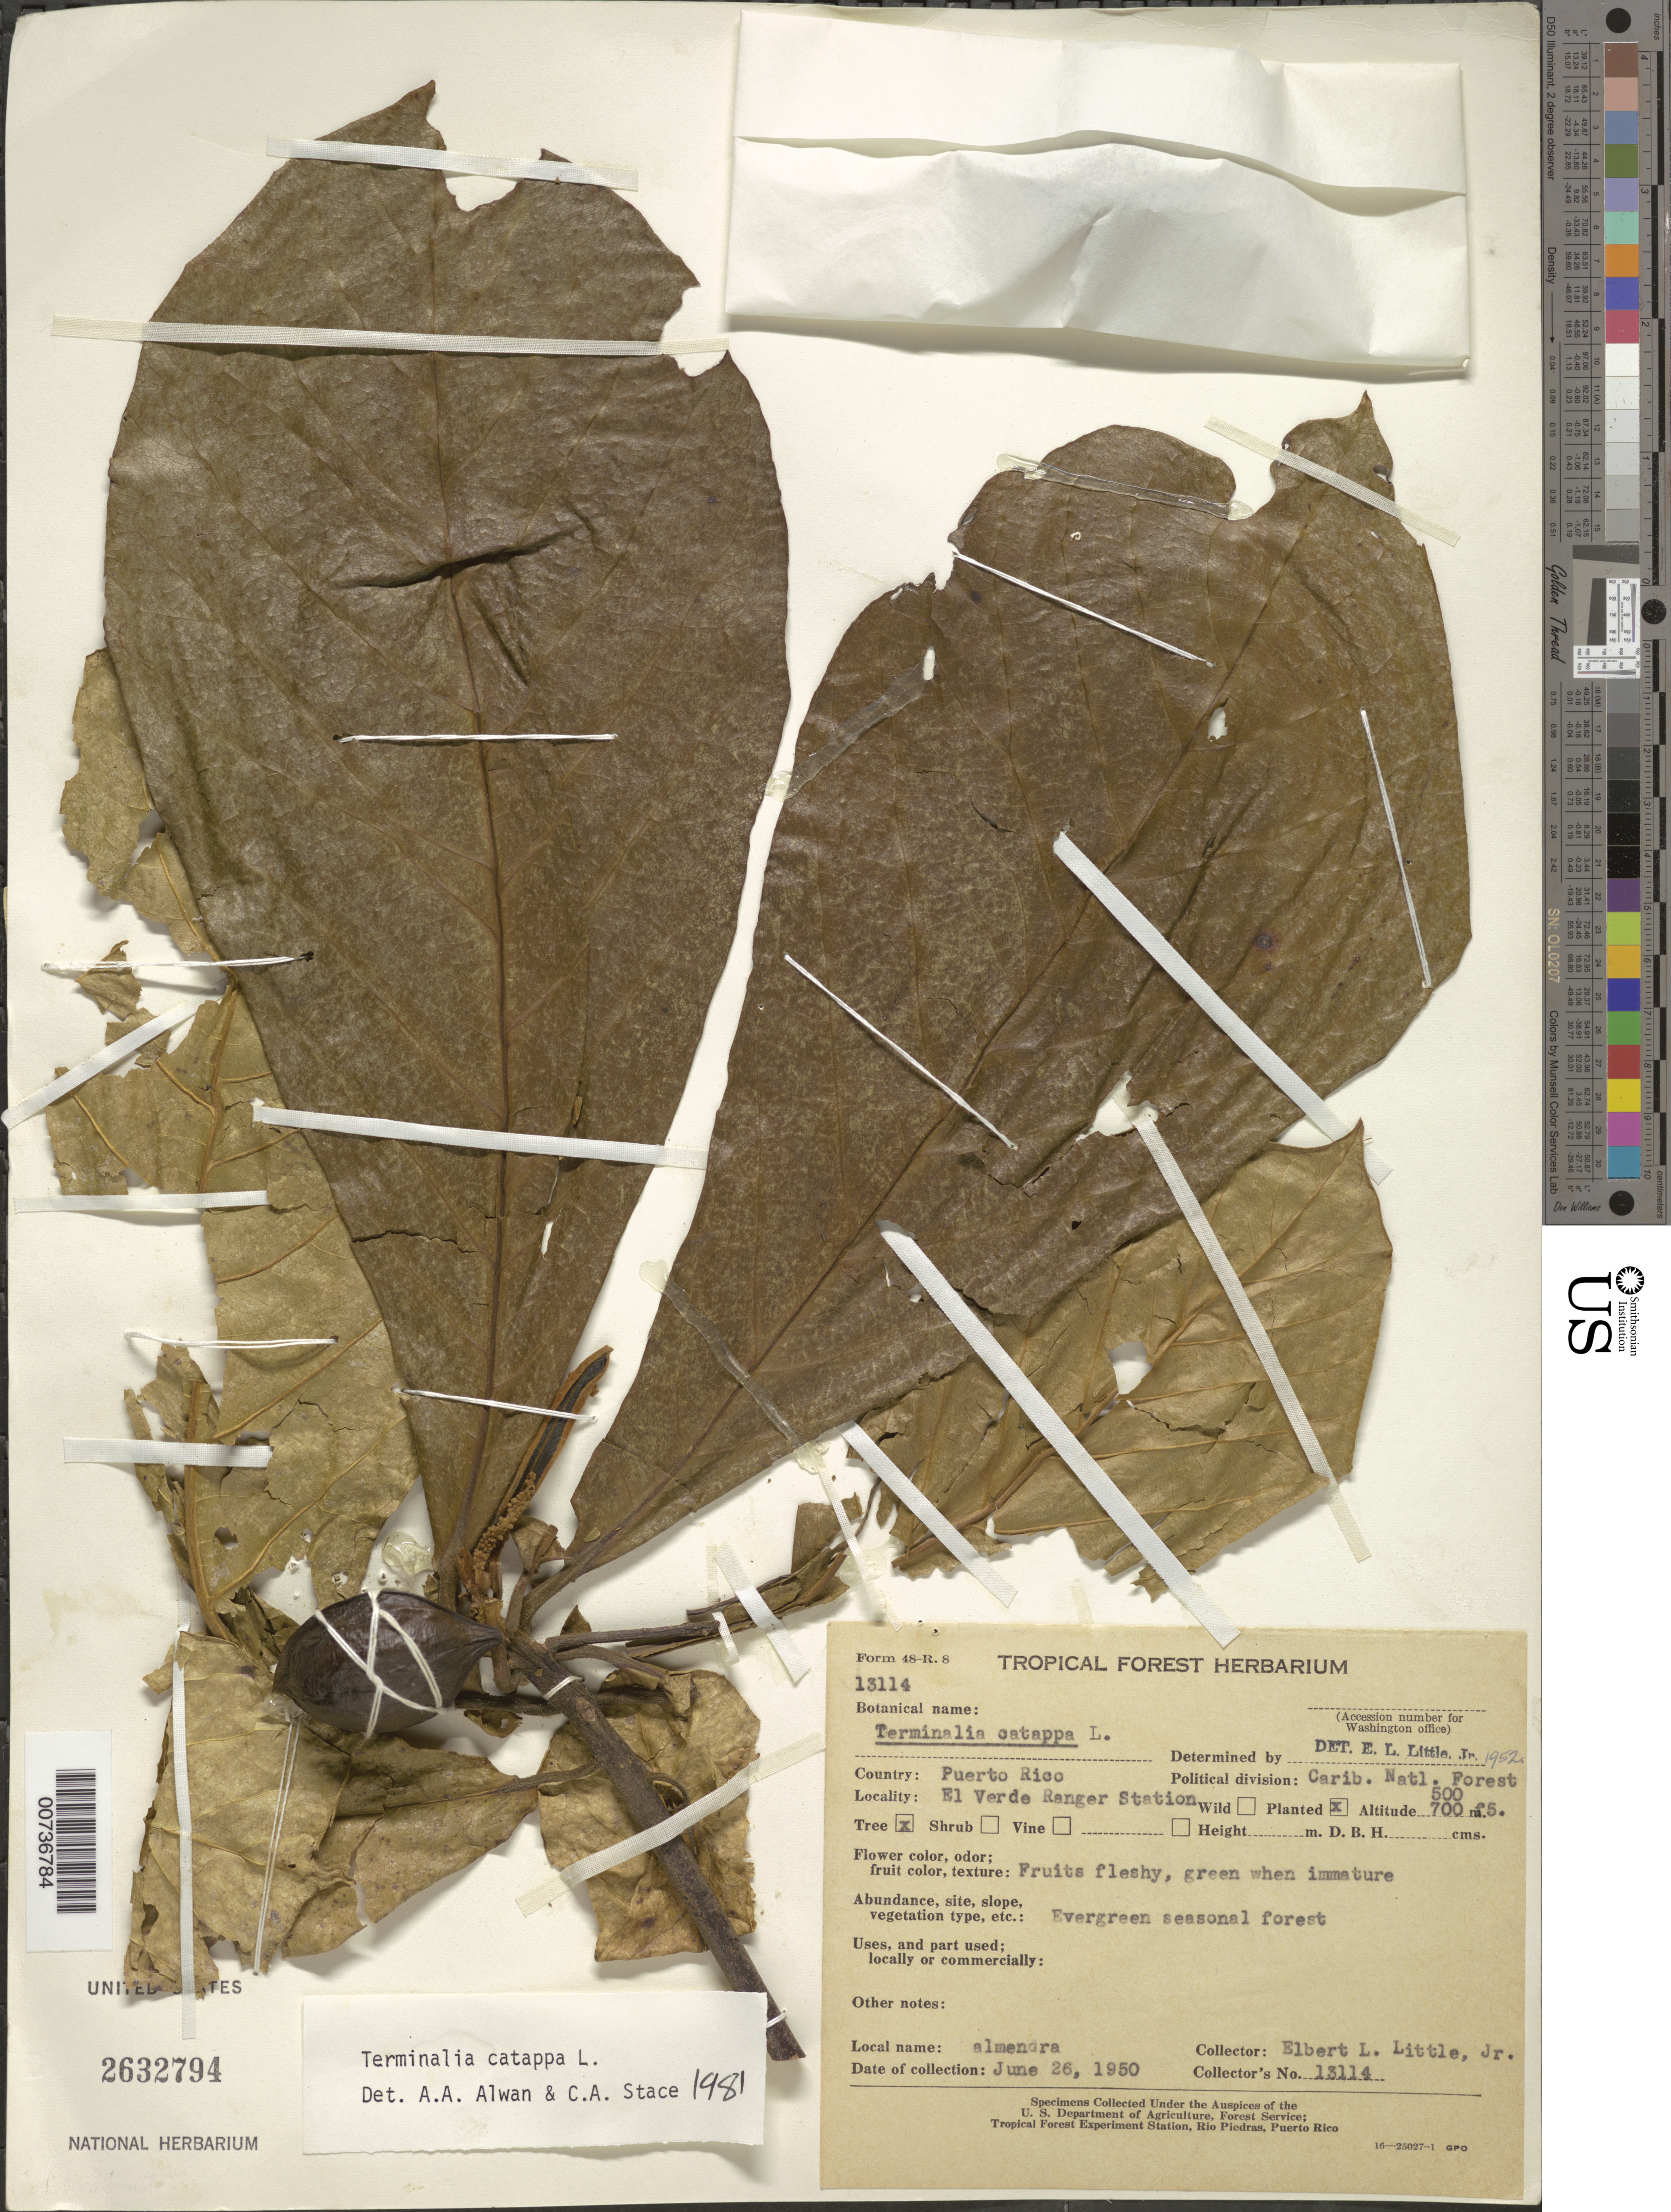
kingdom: Plantae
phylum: Tracheophyta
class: Magnoliopsida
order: Myrtales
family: Combretaceae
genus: Terminalia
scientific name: Terminalia catappa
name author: L.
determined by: Alwan, A. R.; Stace, C. A.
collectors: E. L. Little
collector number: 1952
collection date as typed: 26 Jun 1950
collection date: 1950-06-26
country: Puerto Rico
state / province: Río Grande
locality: El Verde Ranger Station, Caribbean National Forest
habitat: Evergreen seasonal forest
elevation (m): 152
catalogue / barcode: US 2632794